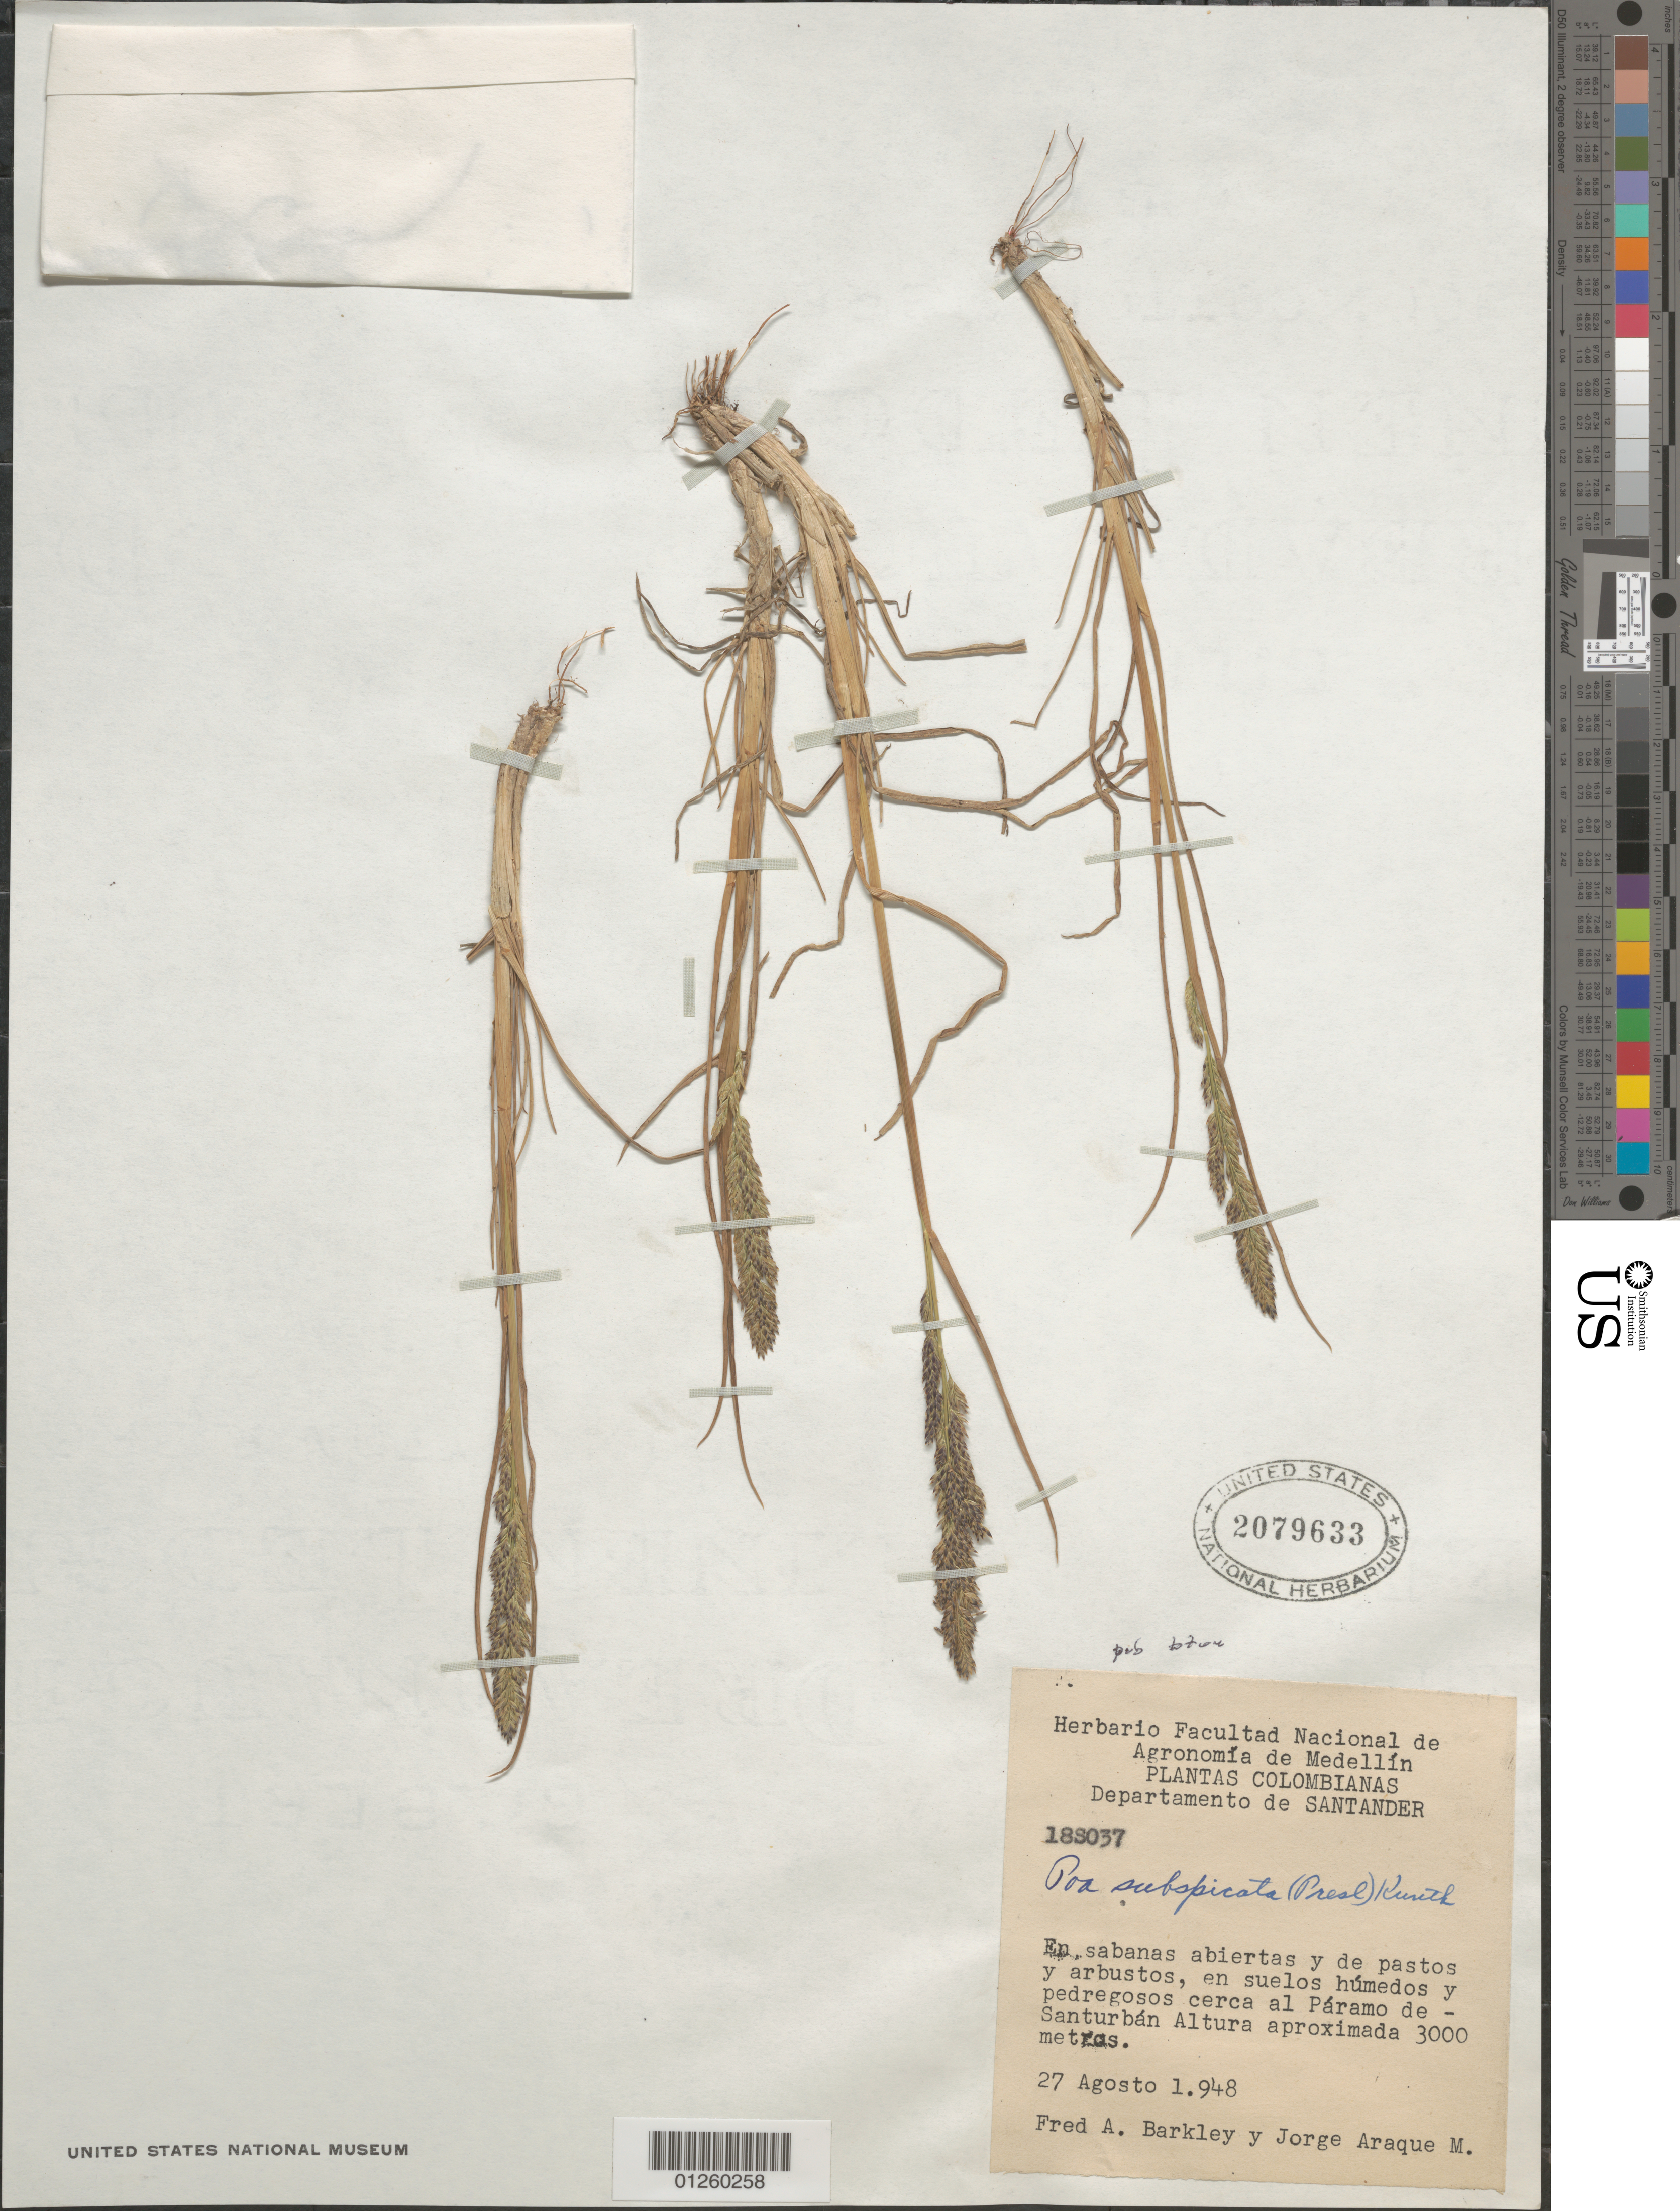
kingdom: Plantae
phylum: Tracheophyta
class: Liliopsida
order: Poales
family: Poaceae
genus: Poa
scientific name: Poa subspicata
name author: (J. Presl) Kunth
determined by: Soreng, Robert J., Research Associate (BOT), Smithsonian Institution - National Museum of Natural History (UNITED STATES)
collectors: F. A. Barkley & J. Araque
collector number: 18S037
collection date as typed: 27 Agosto 1,948.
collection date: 1948-08-27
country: Colombia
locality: Cerca del Paramo de Santurban.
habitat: En sabanas abiertas y de pastos y arbustos, en suelos humedos y pedregosos.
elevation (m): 3000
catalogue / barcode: US 2079633